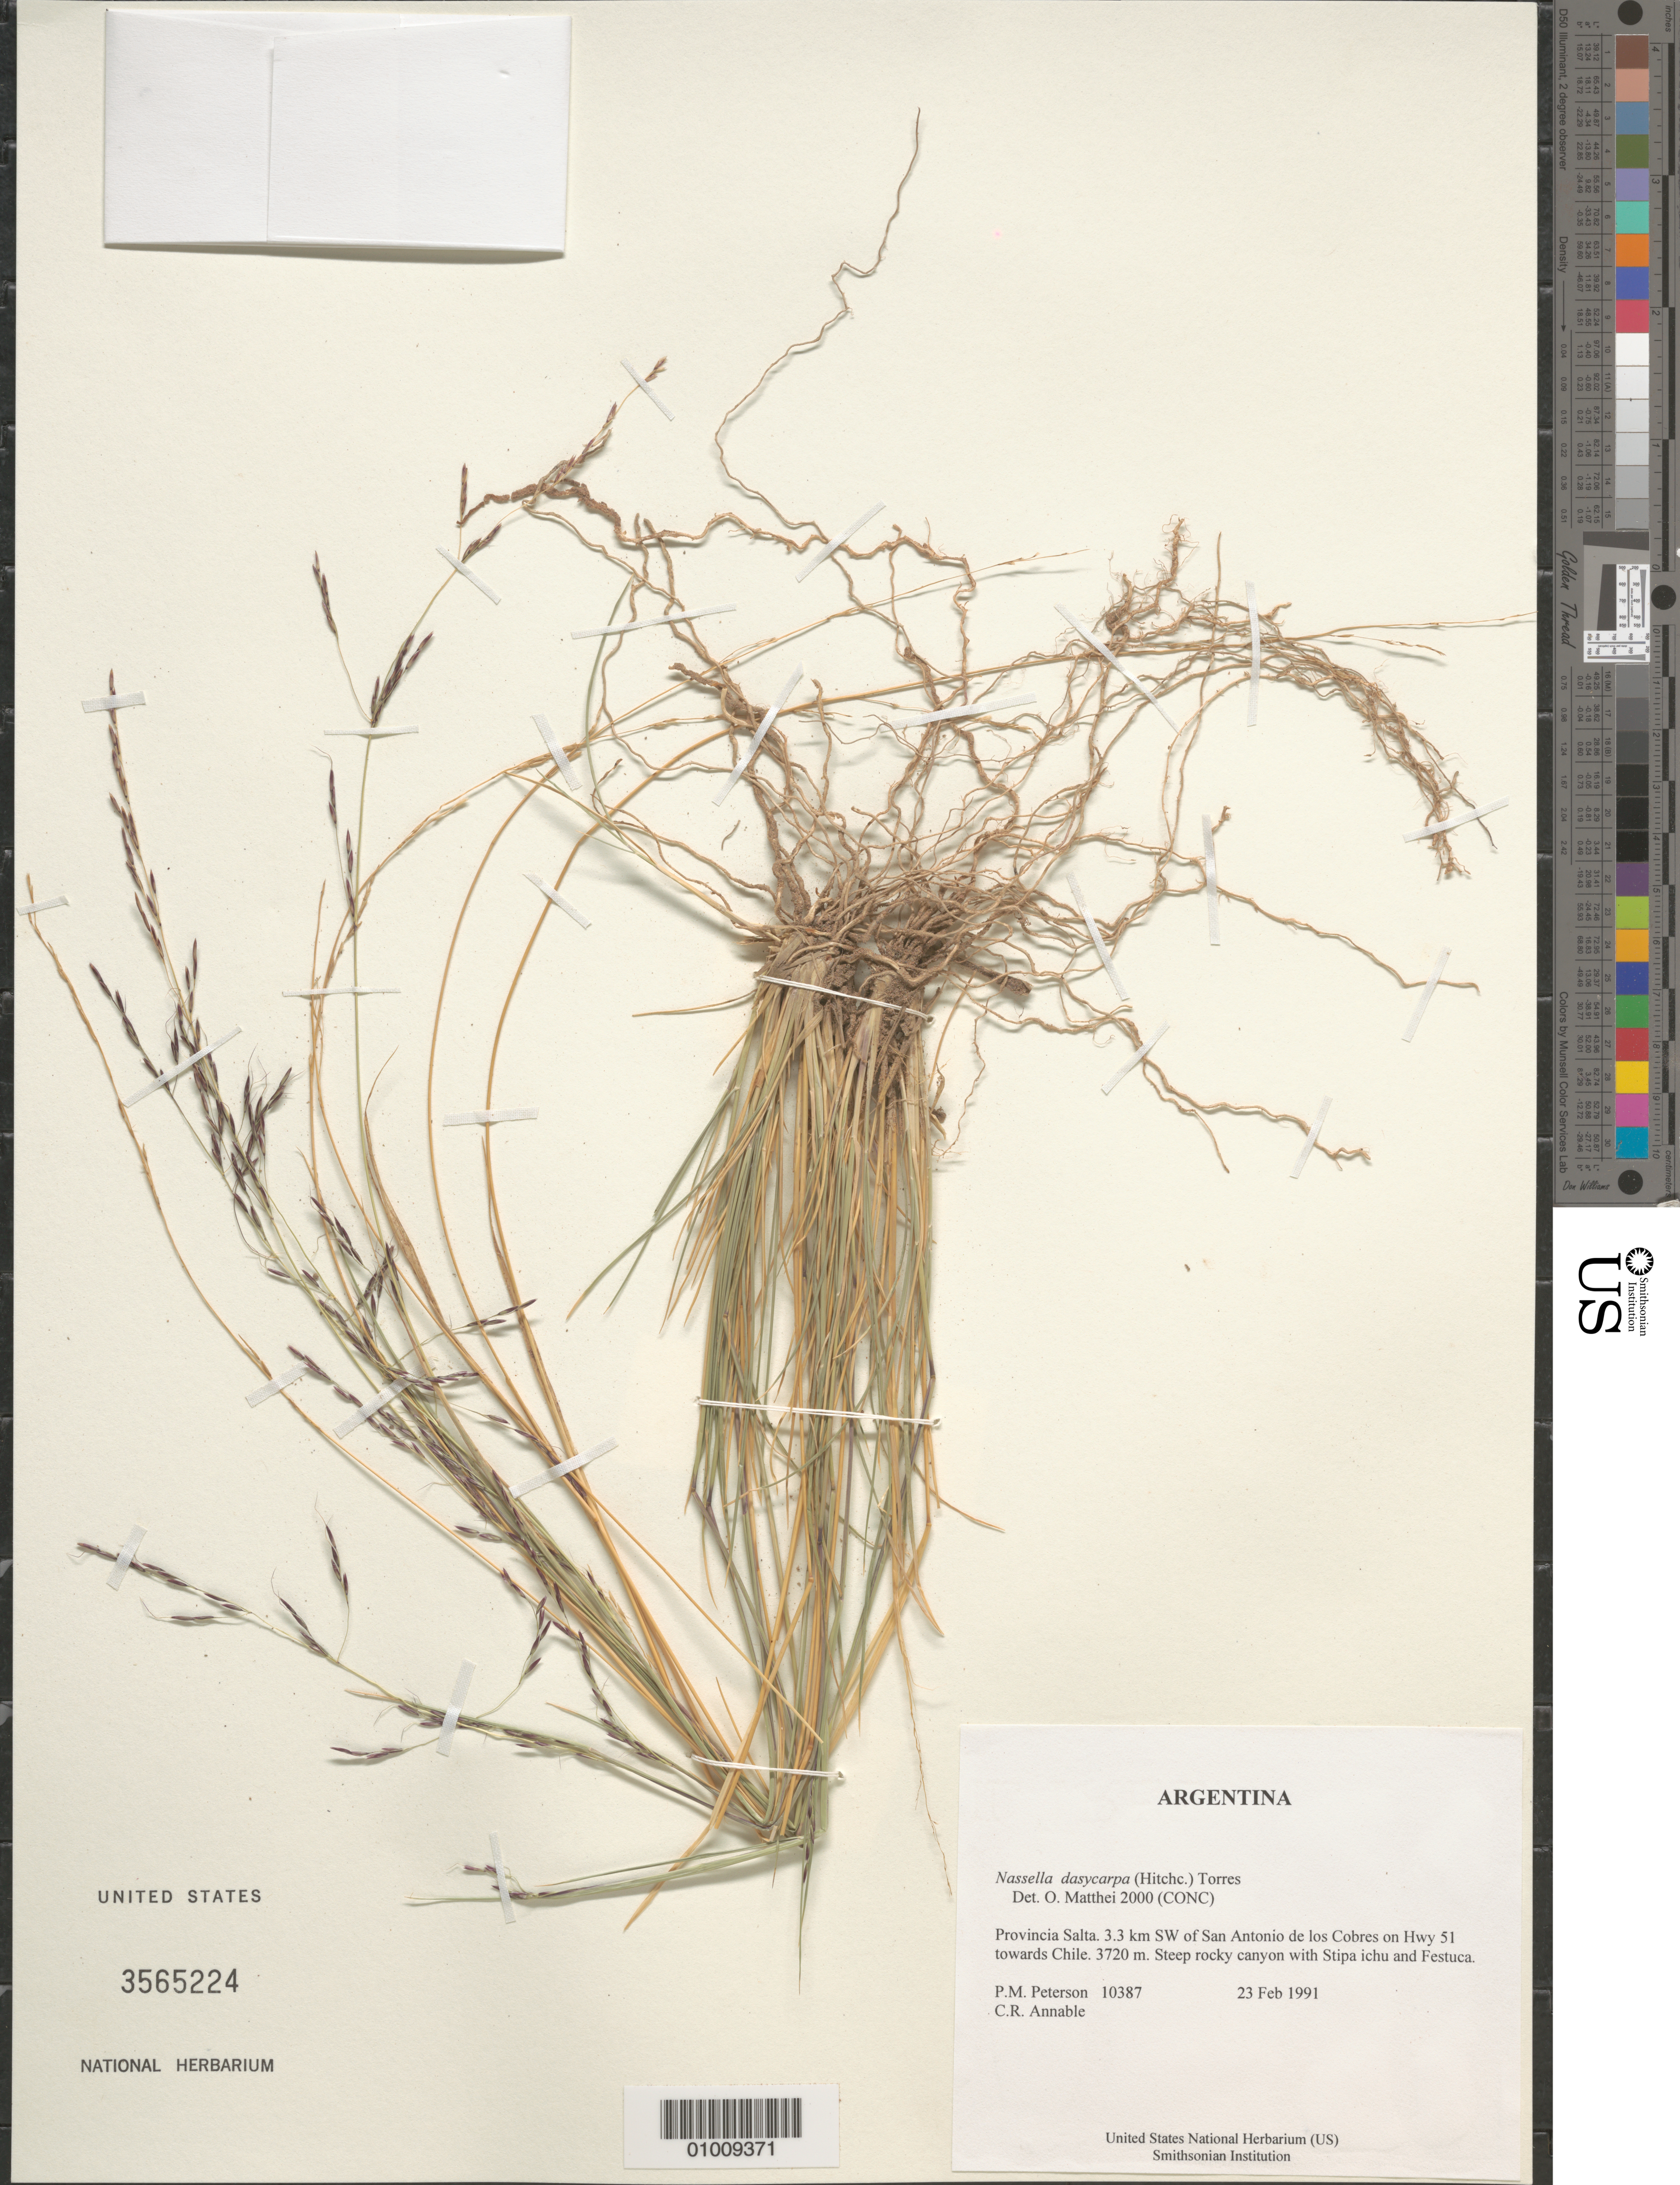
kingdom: Plantae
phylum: Tracheophyta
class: Liliopsida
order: Poales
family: Poaceae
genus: Nassella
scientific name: Nassella dasycarpa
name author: (Hitchc.) A.M. Torres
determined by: Matthei, O. R.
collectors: P. M. Peterson & C. R. Annable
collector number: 10387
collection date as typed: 23 Feb 1991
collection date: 1991-02-23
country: Argentina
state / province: Salta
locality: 3.3 km SW of San Antonio de los Cobres on Hwy 51 towards Chile.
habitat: Steep rocky canyon with Stipa ichu and Festuca.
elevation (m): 3720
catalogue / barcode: US 3565224